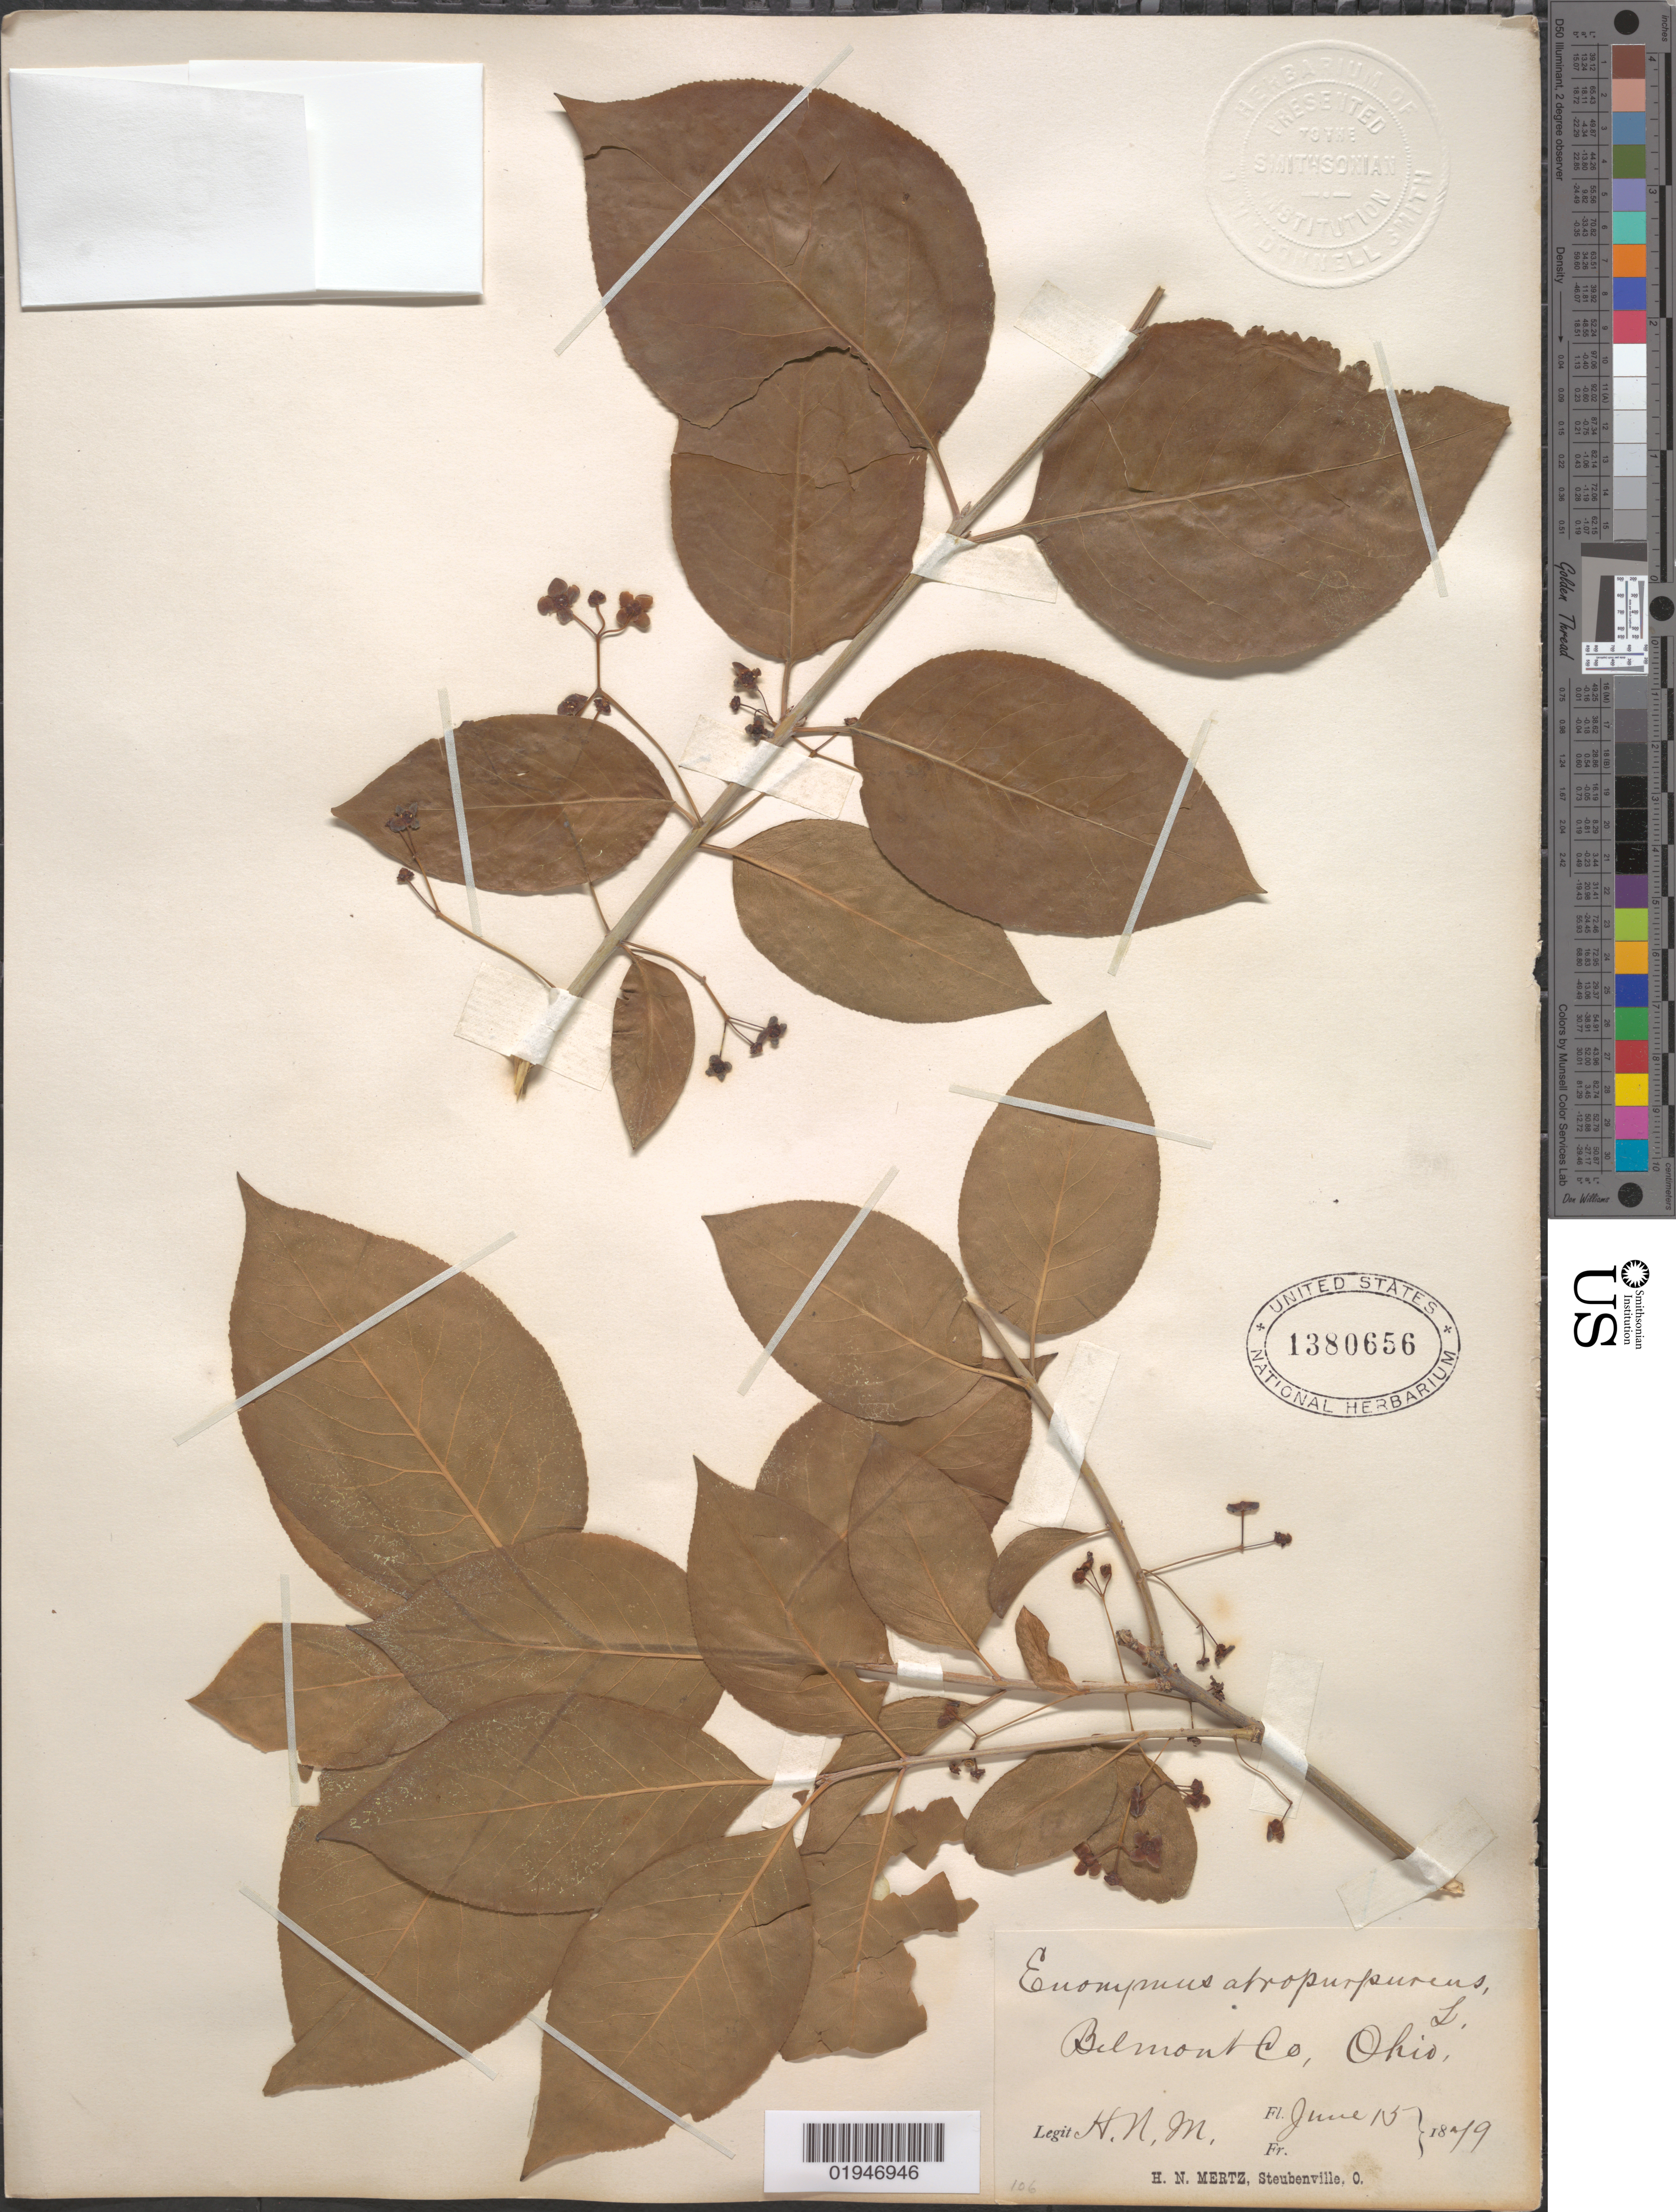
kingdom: Plantae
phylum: Tracheophyta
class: Magnoliopsida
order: Celastrales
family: Celastraceae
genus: Euonymus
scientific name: Euonymus atropurpureus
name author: Jacq.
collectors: H. Mertz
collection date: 1879-06-15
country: United States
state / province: Ohio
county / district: Belmont County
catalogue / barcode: US 1380656